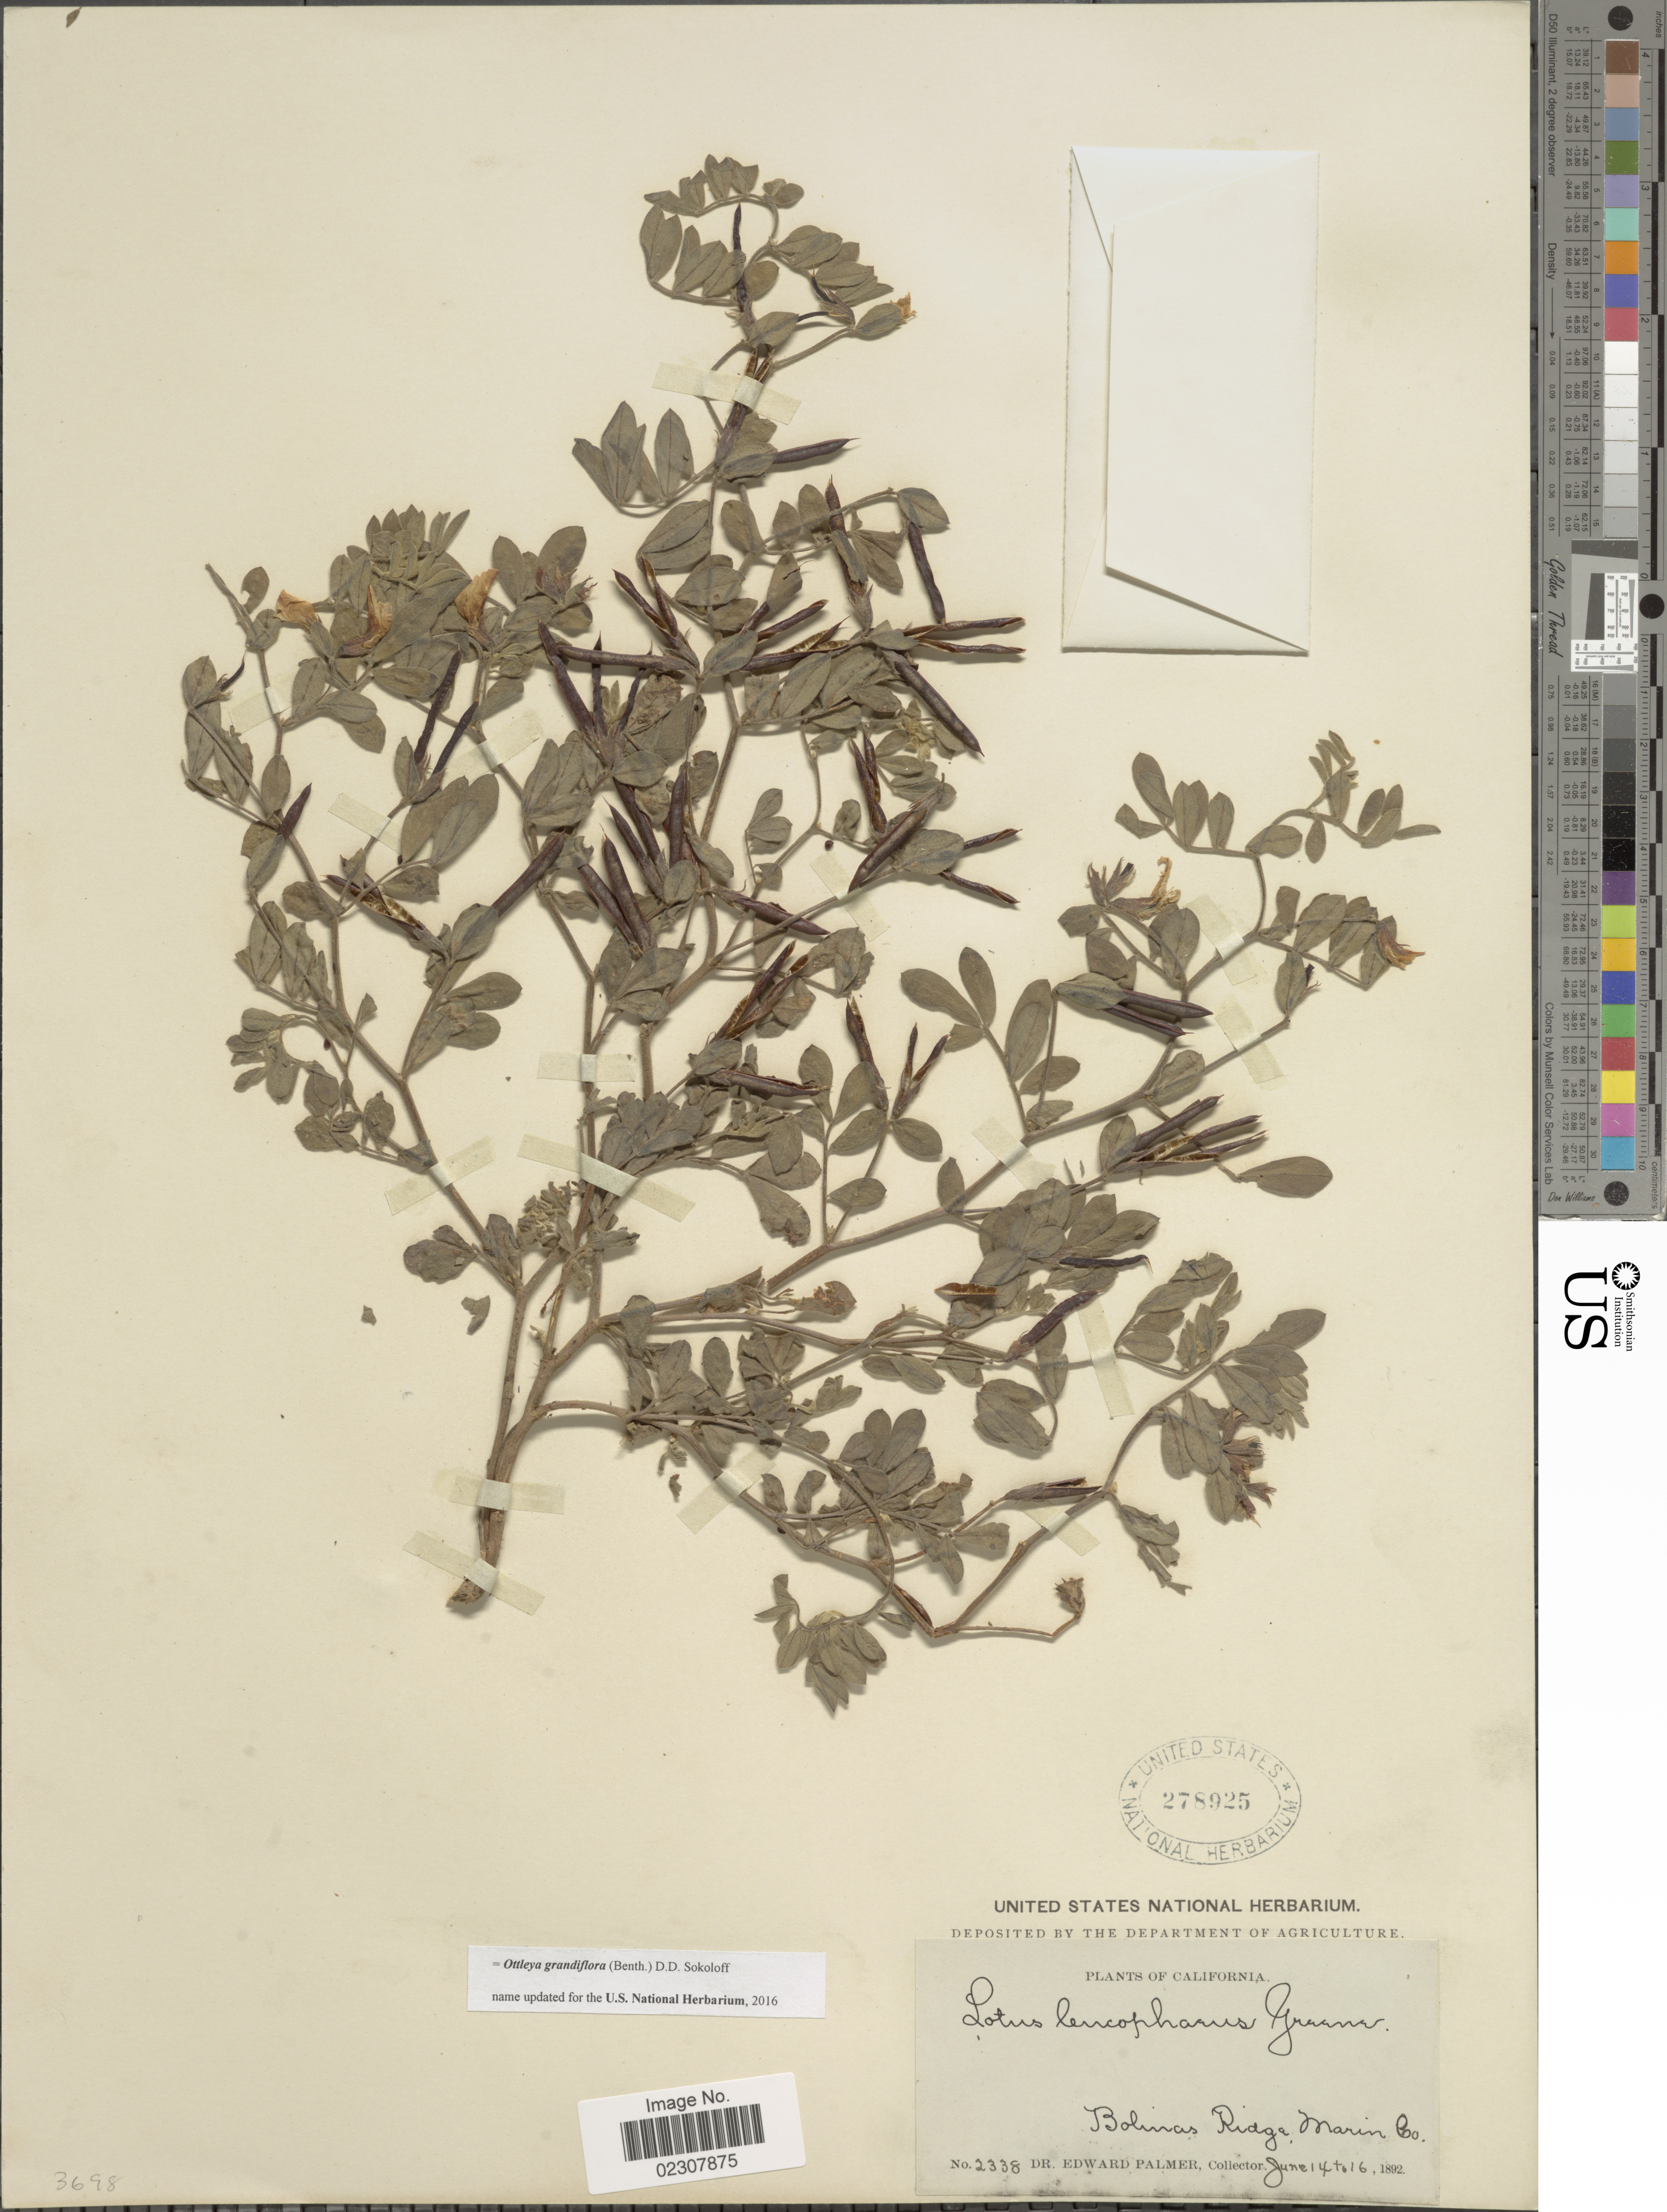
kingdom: Plantae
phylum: Tracheophyta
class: Magnoliopsida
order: Fabales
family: Fabaceae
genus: Ottleya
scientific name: Ottleya grandiflora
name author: (Benth.) D.D. Sokoloff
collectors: E. Palmer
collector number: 2338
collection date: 1892-06-14/1892-06-16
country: United States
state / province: California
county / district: Marin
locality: Bolinas Ridge, Marin Co.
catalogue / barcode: US 278925